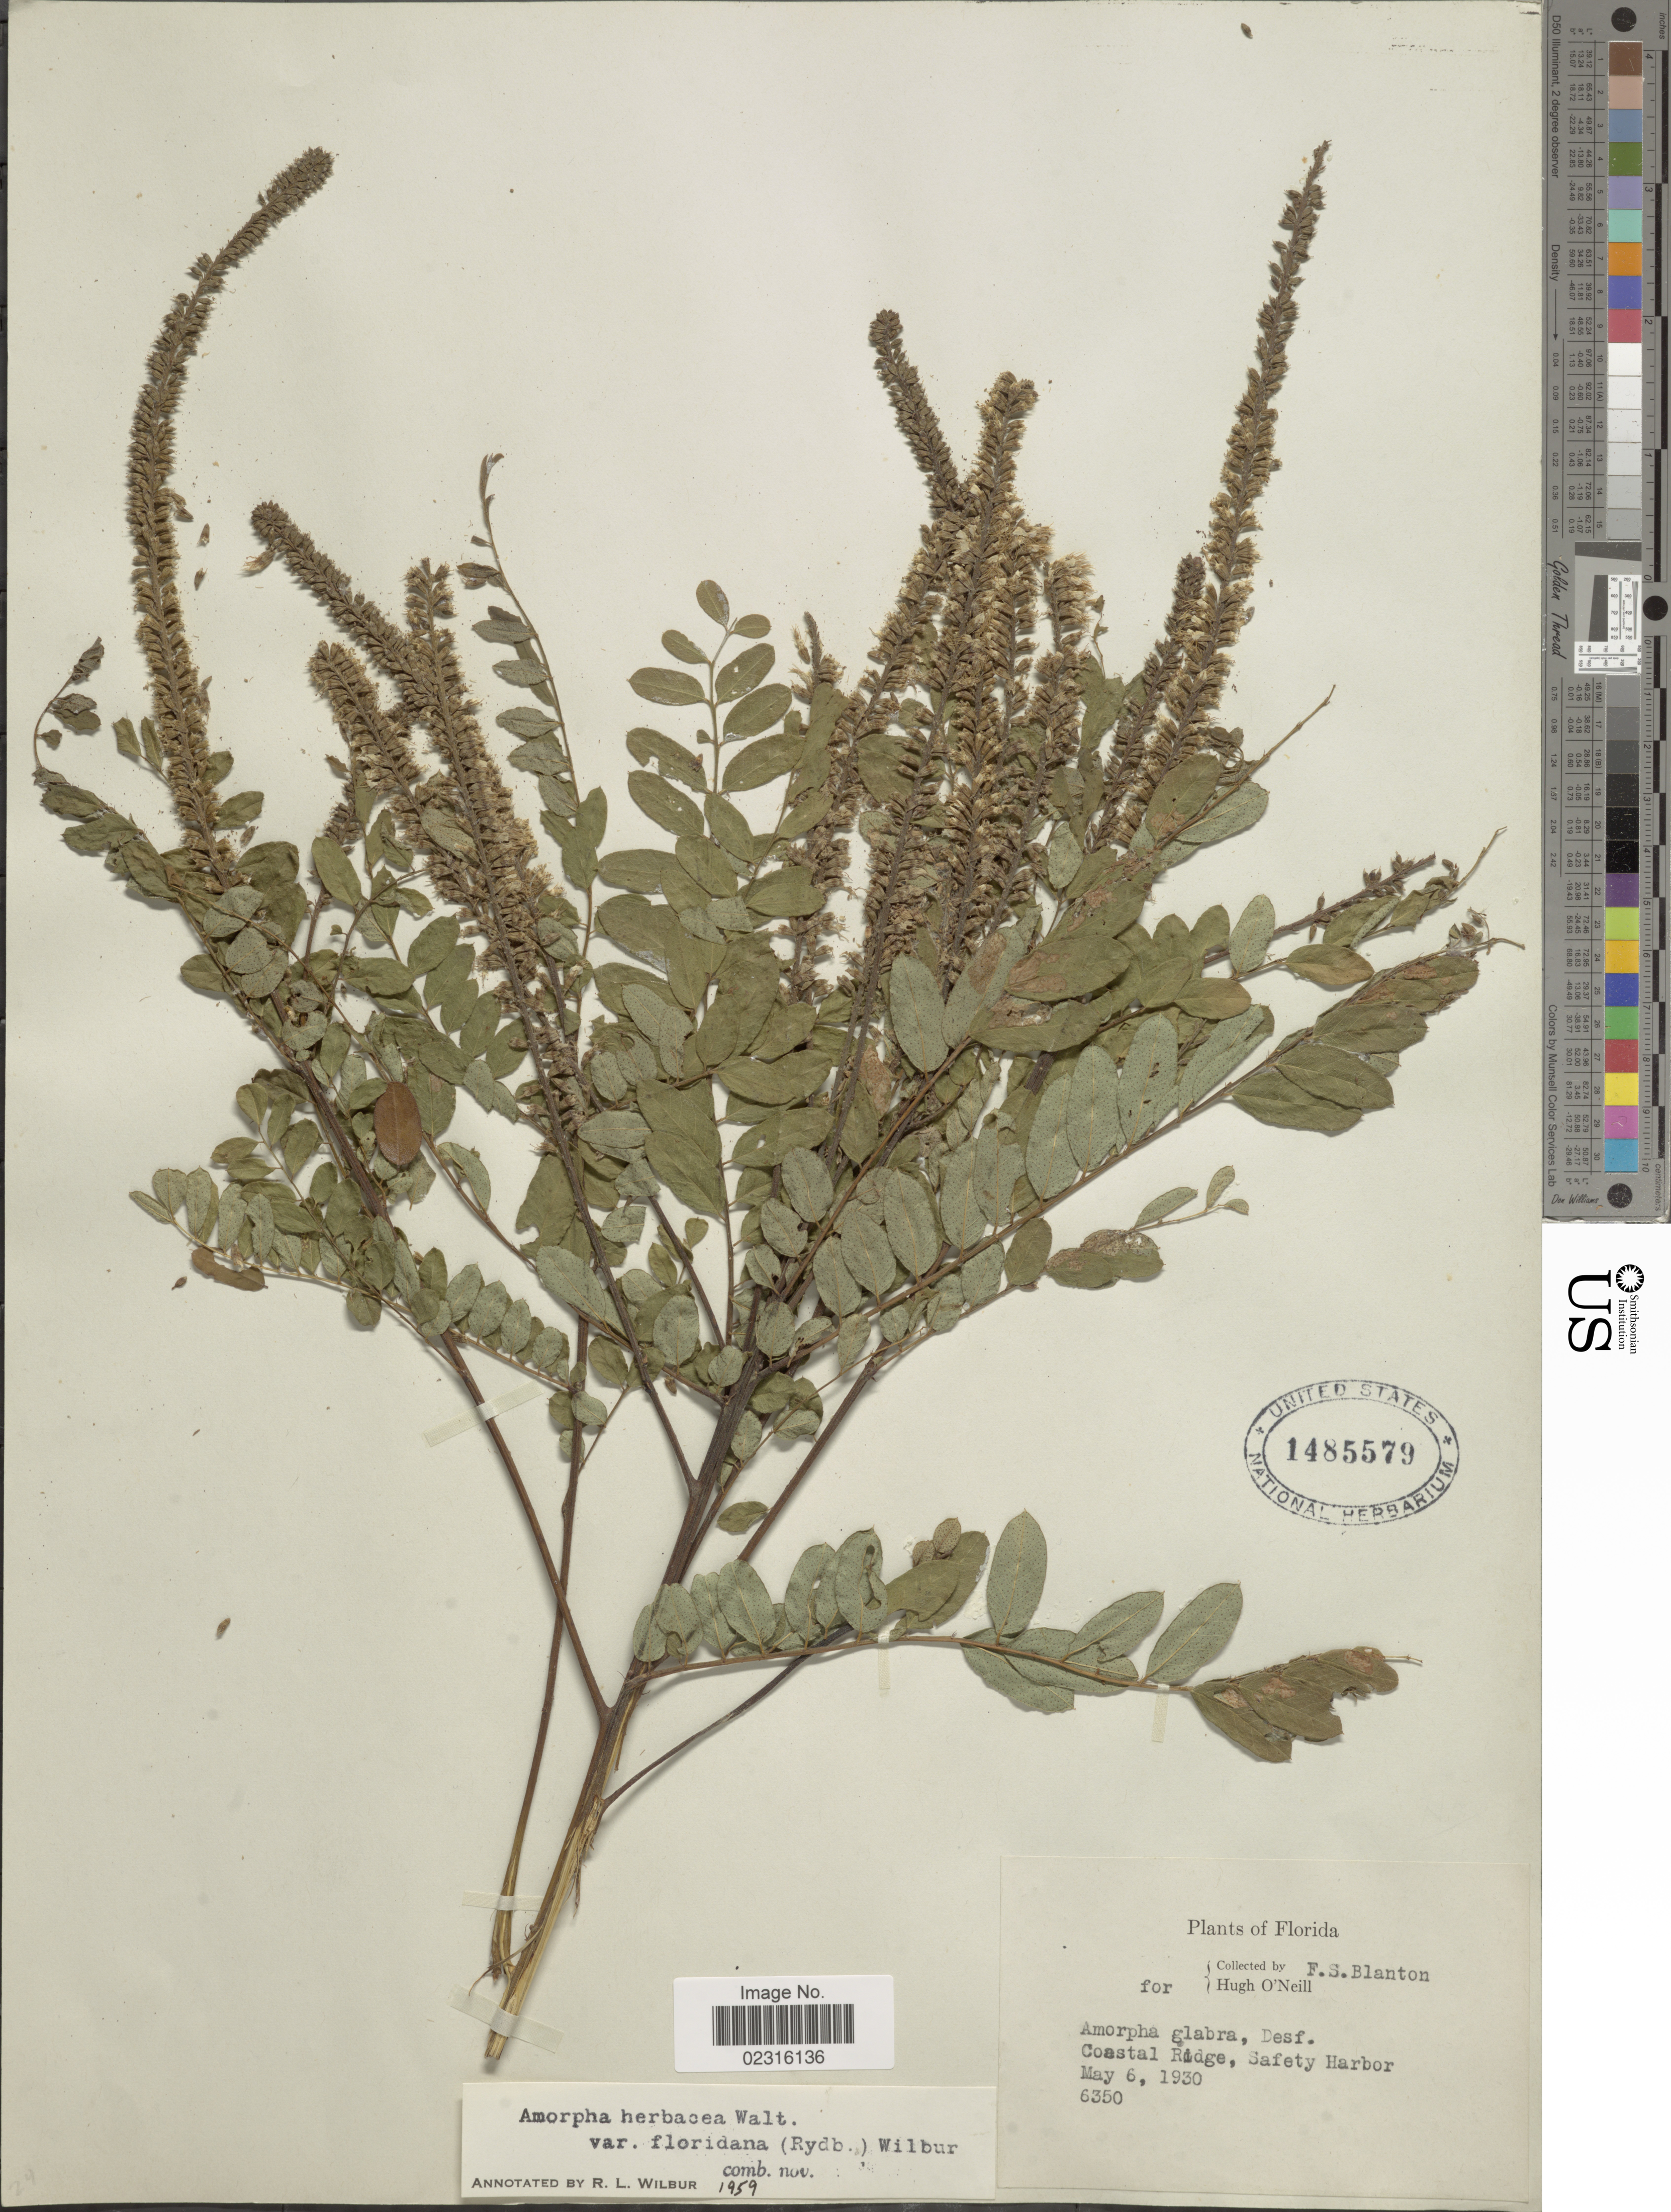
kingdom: Plantae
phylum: Tracheophyta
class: Magnoliopsida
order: Fabales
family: Fabaceae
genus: Amorpha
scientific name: Amorpha herbacea var. floridana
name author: (Rydb.) Wilbur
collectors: F. S. Blanton & H. O'Neill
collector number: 6350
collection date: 1930-05-06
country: United States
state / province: Florida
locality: Coastal Ridge, Safety Harbor.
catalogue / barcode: US 1485579